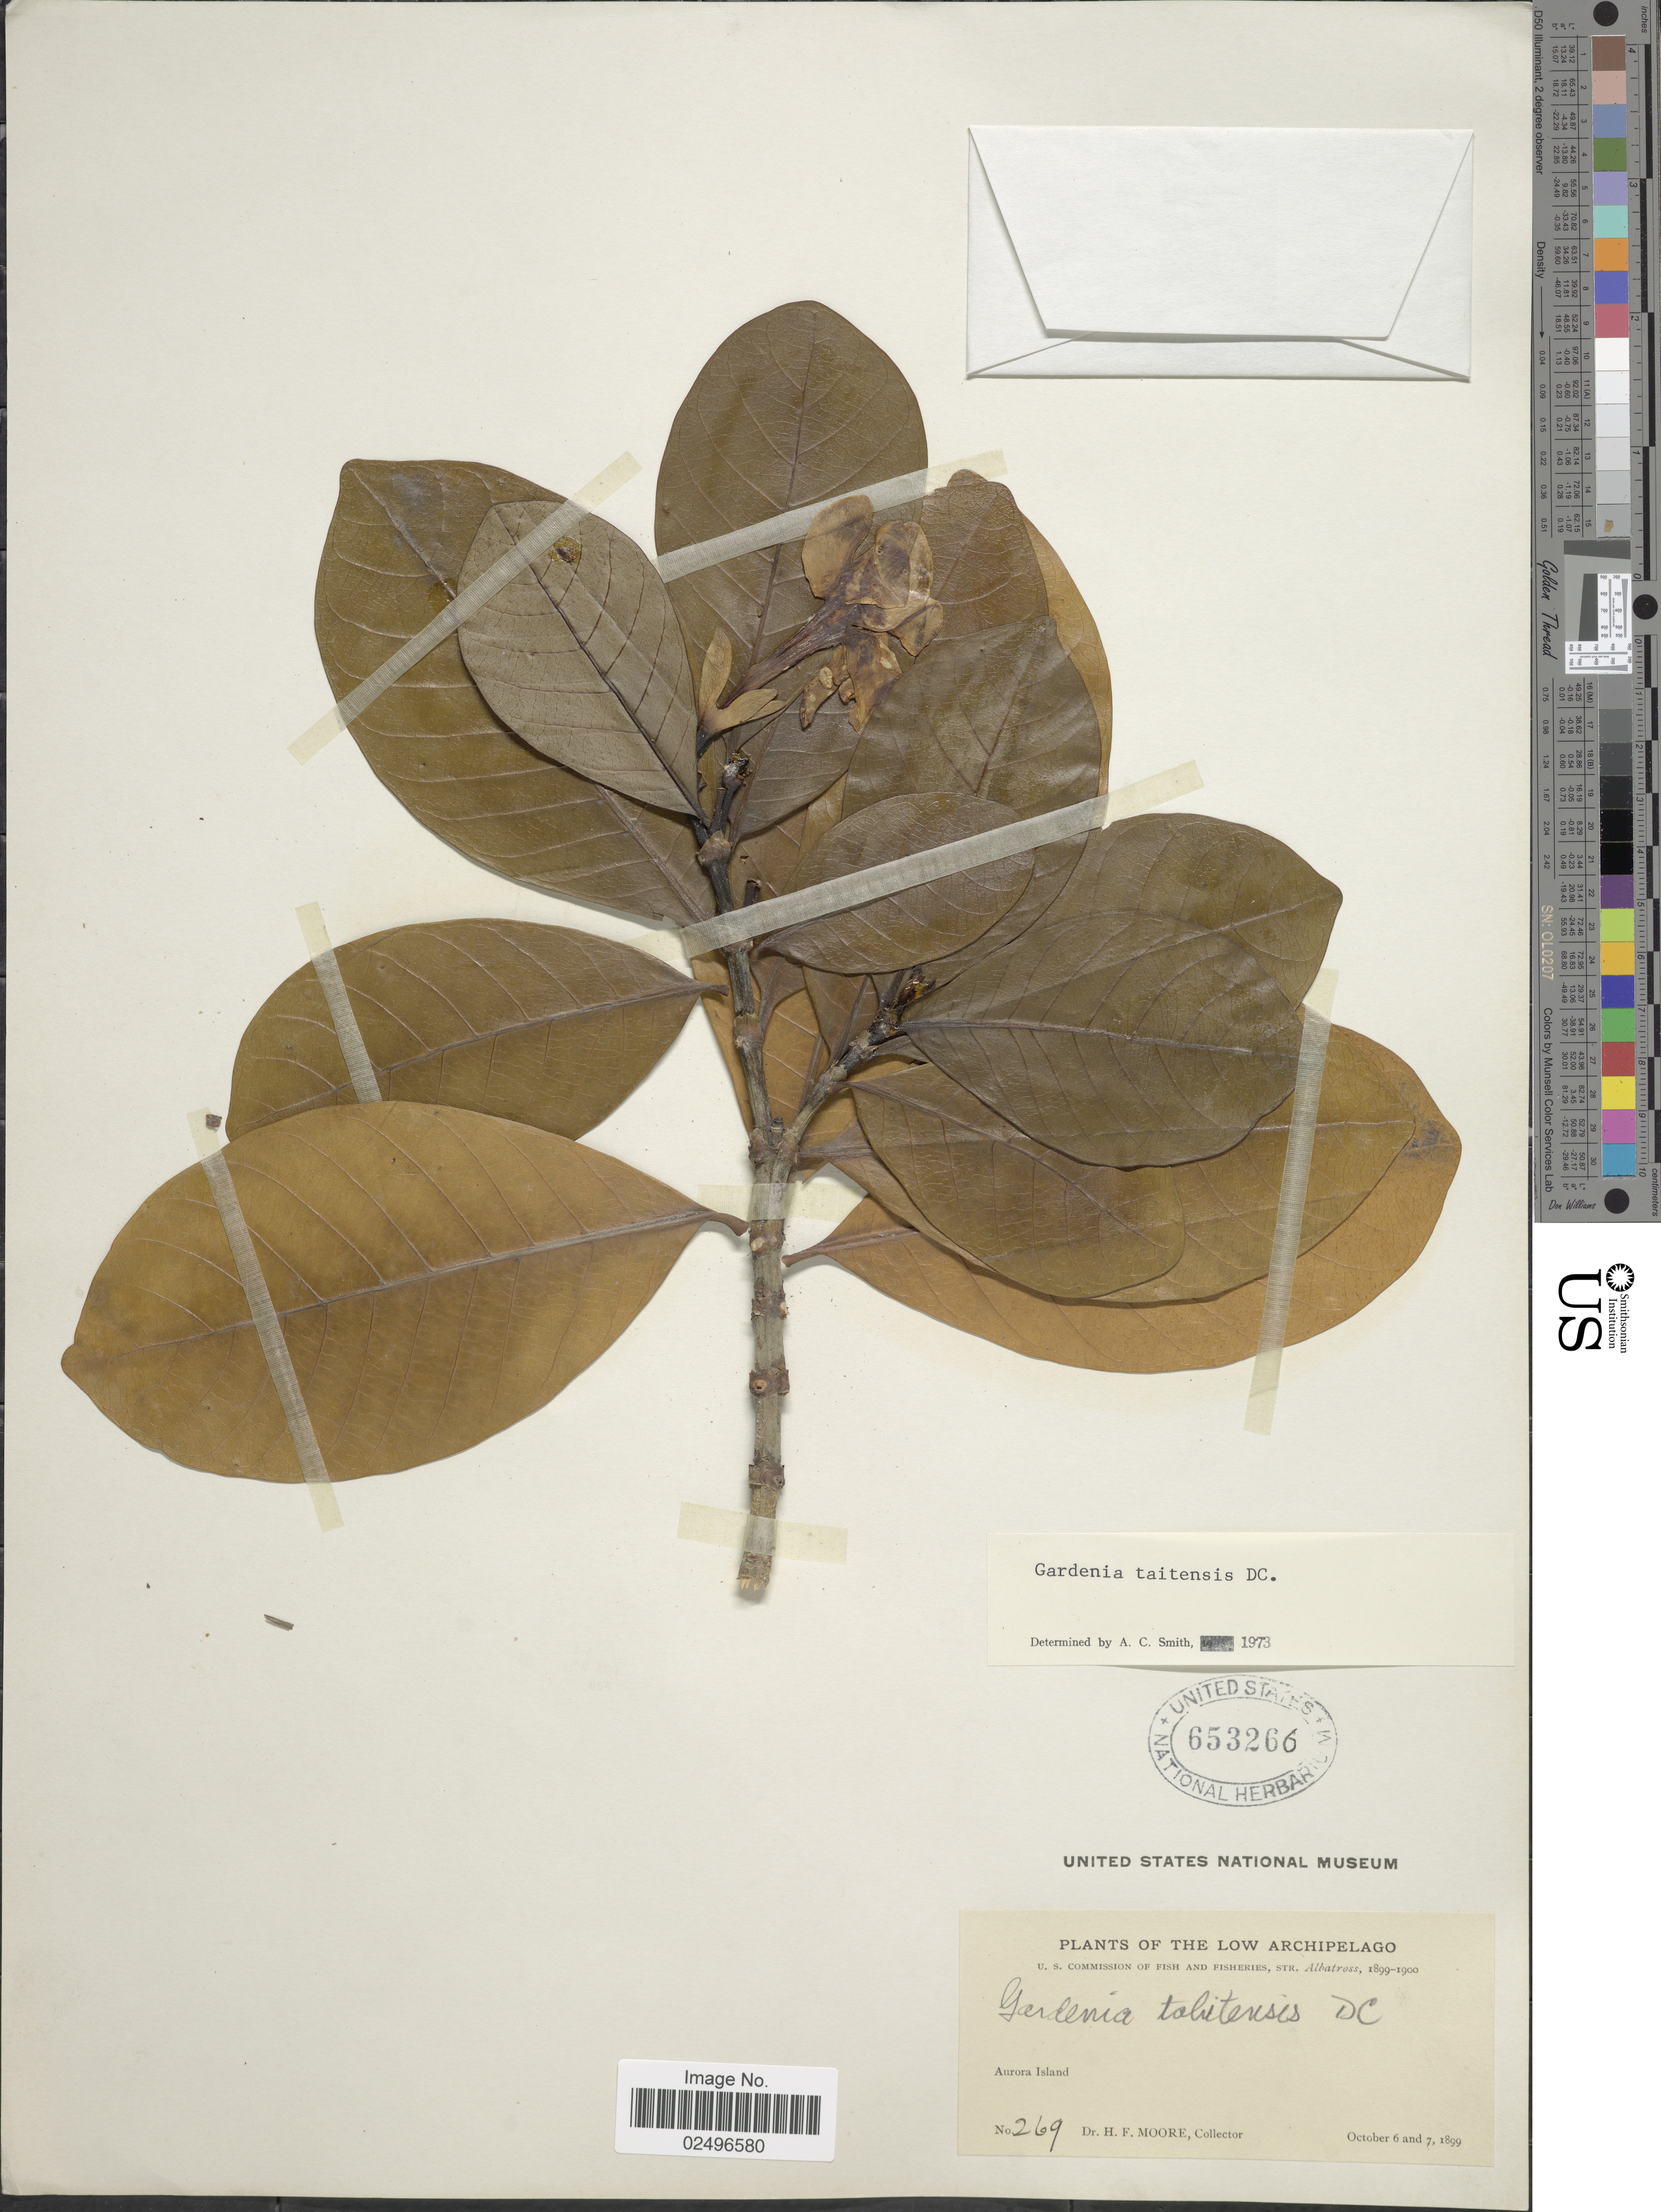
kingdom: Plantae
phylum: Tracheophyta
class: Magnoliopsida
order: Gentianales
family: Rubiaceae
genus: Gardenia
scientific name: Gardenia taitensis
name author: DC.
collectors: D. Moore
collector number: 269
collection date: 1899-10-06/1899-10-07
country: French Polynesia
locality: The Low Archipelago, Aurora Island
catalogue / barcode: US 653266